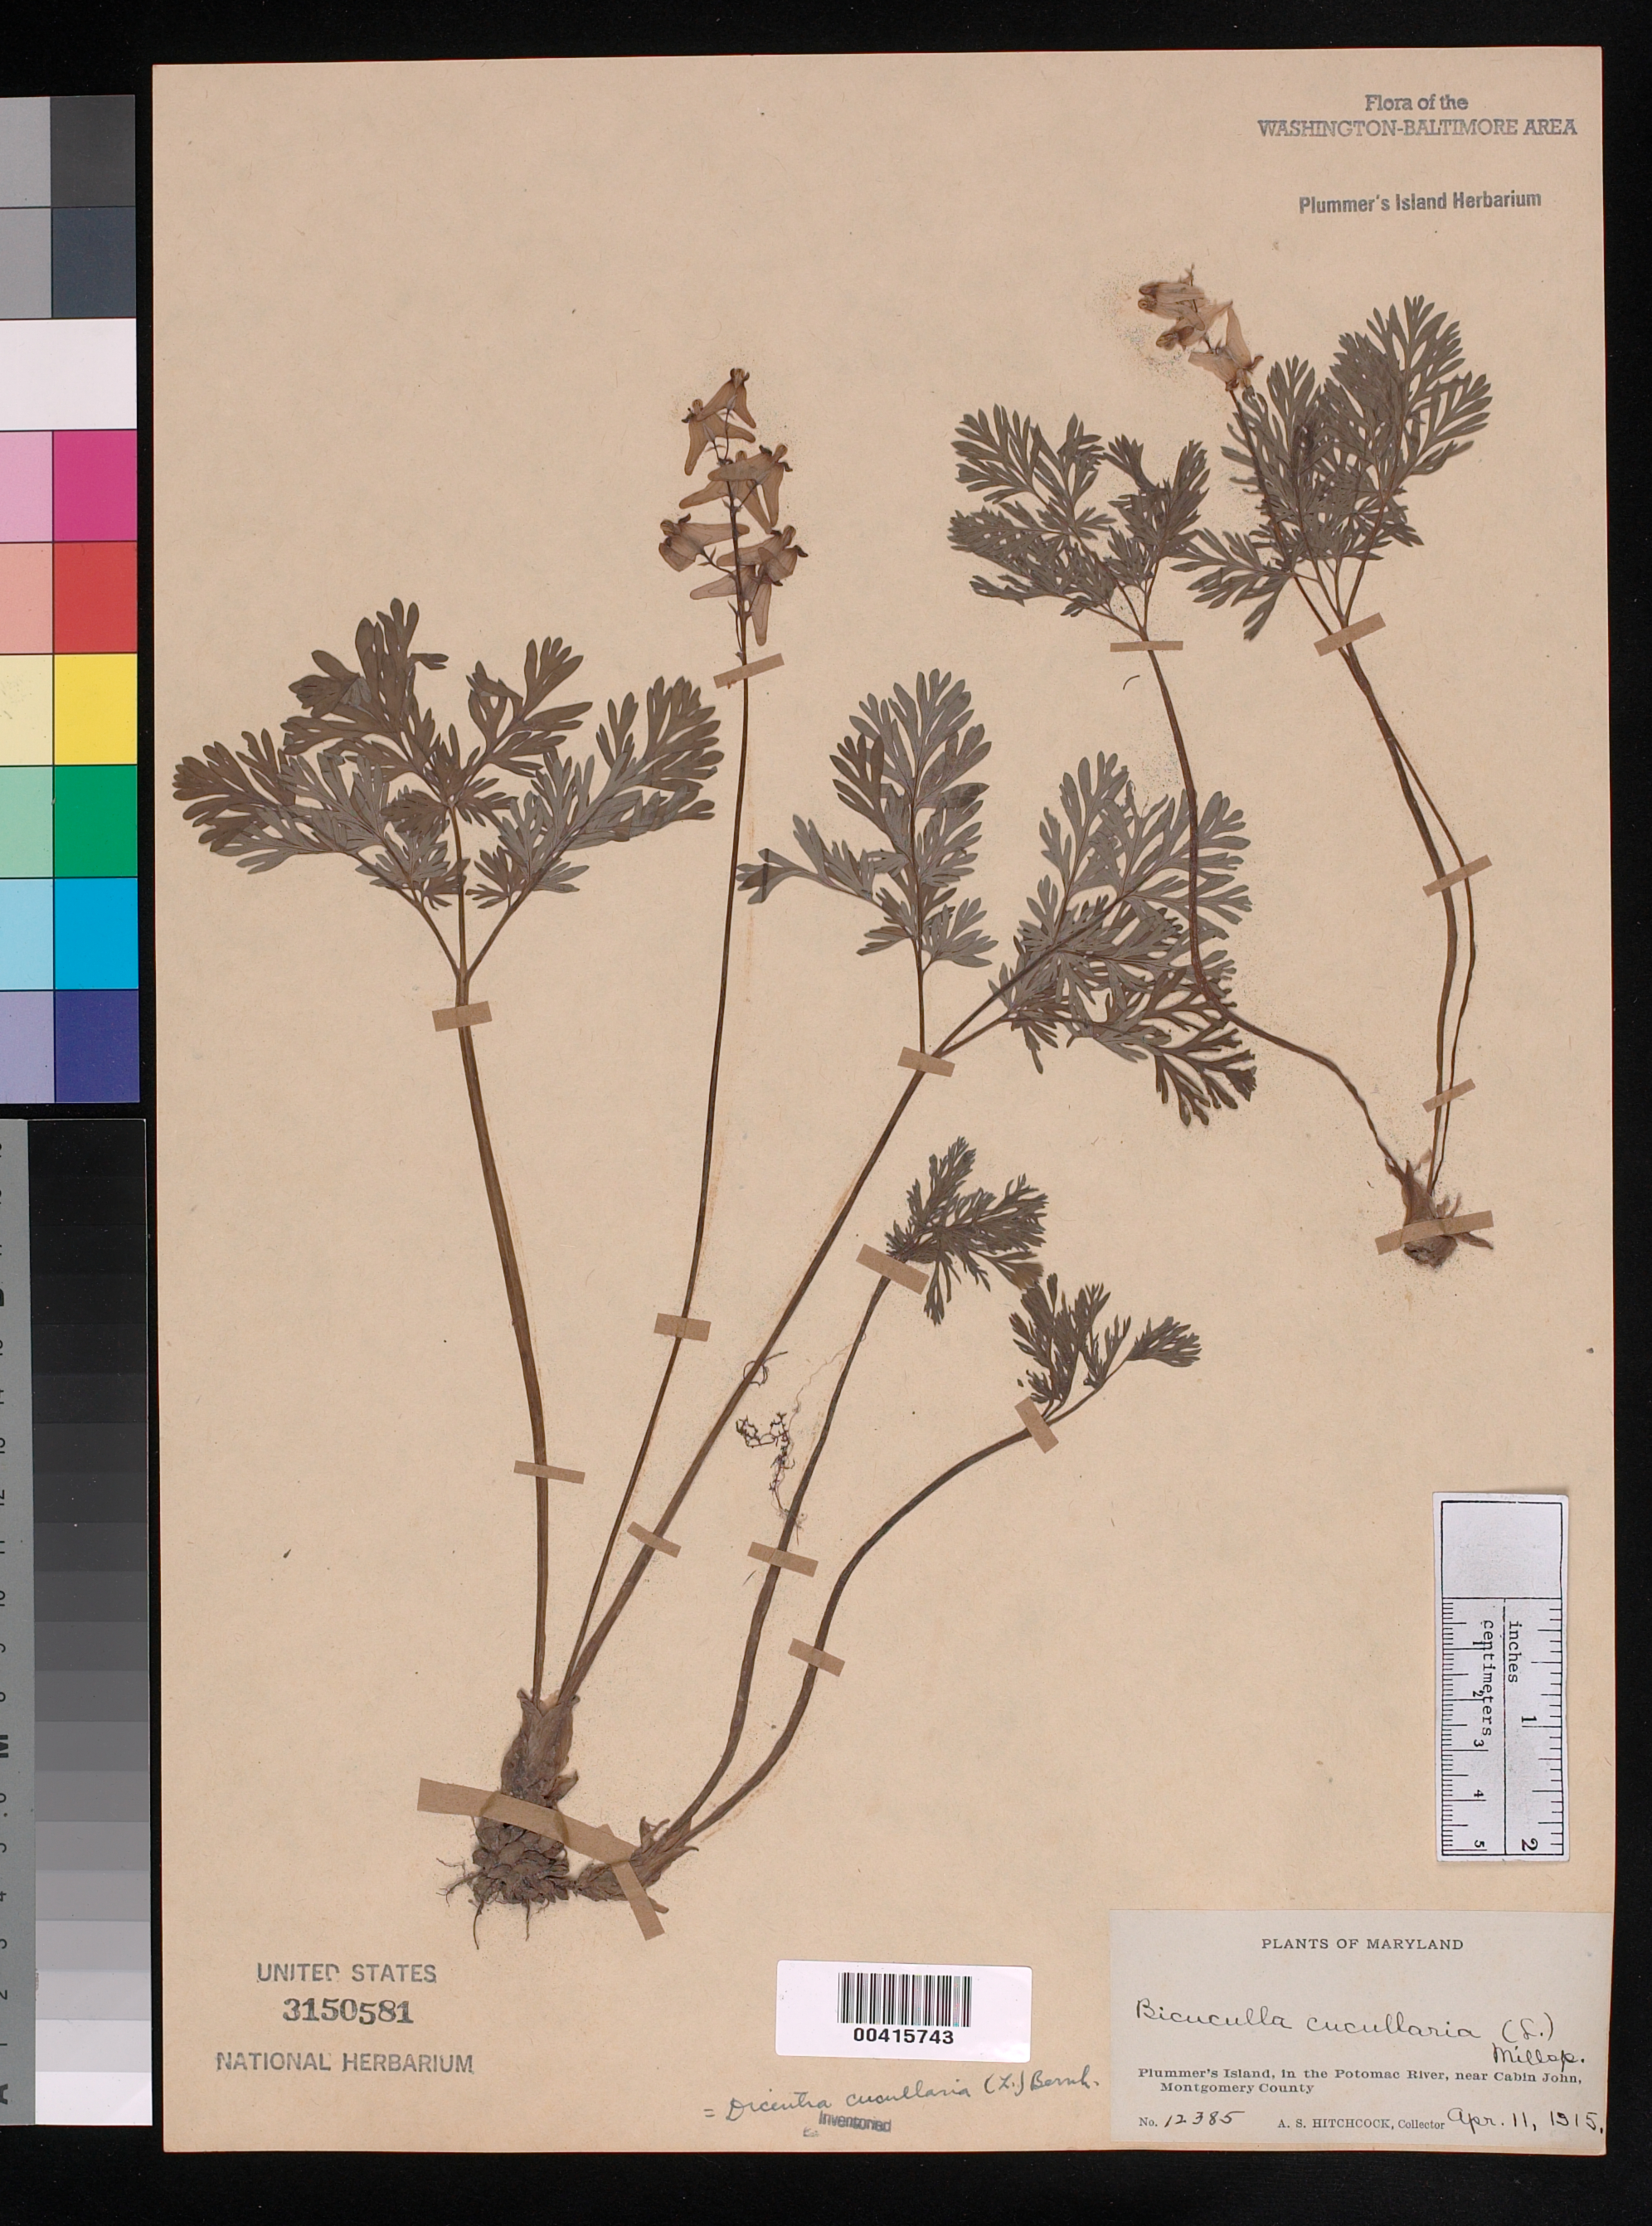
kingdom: Plantae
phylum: Tracheophyta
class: Magnoliopsida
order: Ranunculales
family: Papaveraceae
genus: Dicentra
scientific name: Dicentra cucullaria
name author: (L.) Bernh.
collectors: A. S. Hitchcock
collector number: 12385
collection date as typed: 11 Apr 1915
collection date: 1915-04-11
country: United States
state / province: Maryland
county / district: Montgomery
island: Plummers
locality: Plummer's Island C. & O. Canal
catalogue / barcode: US 3150581